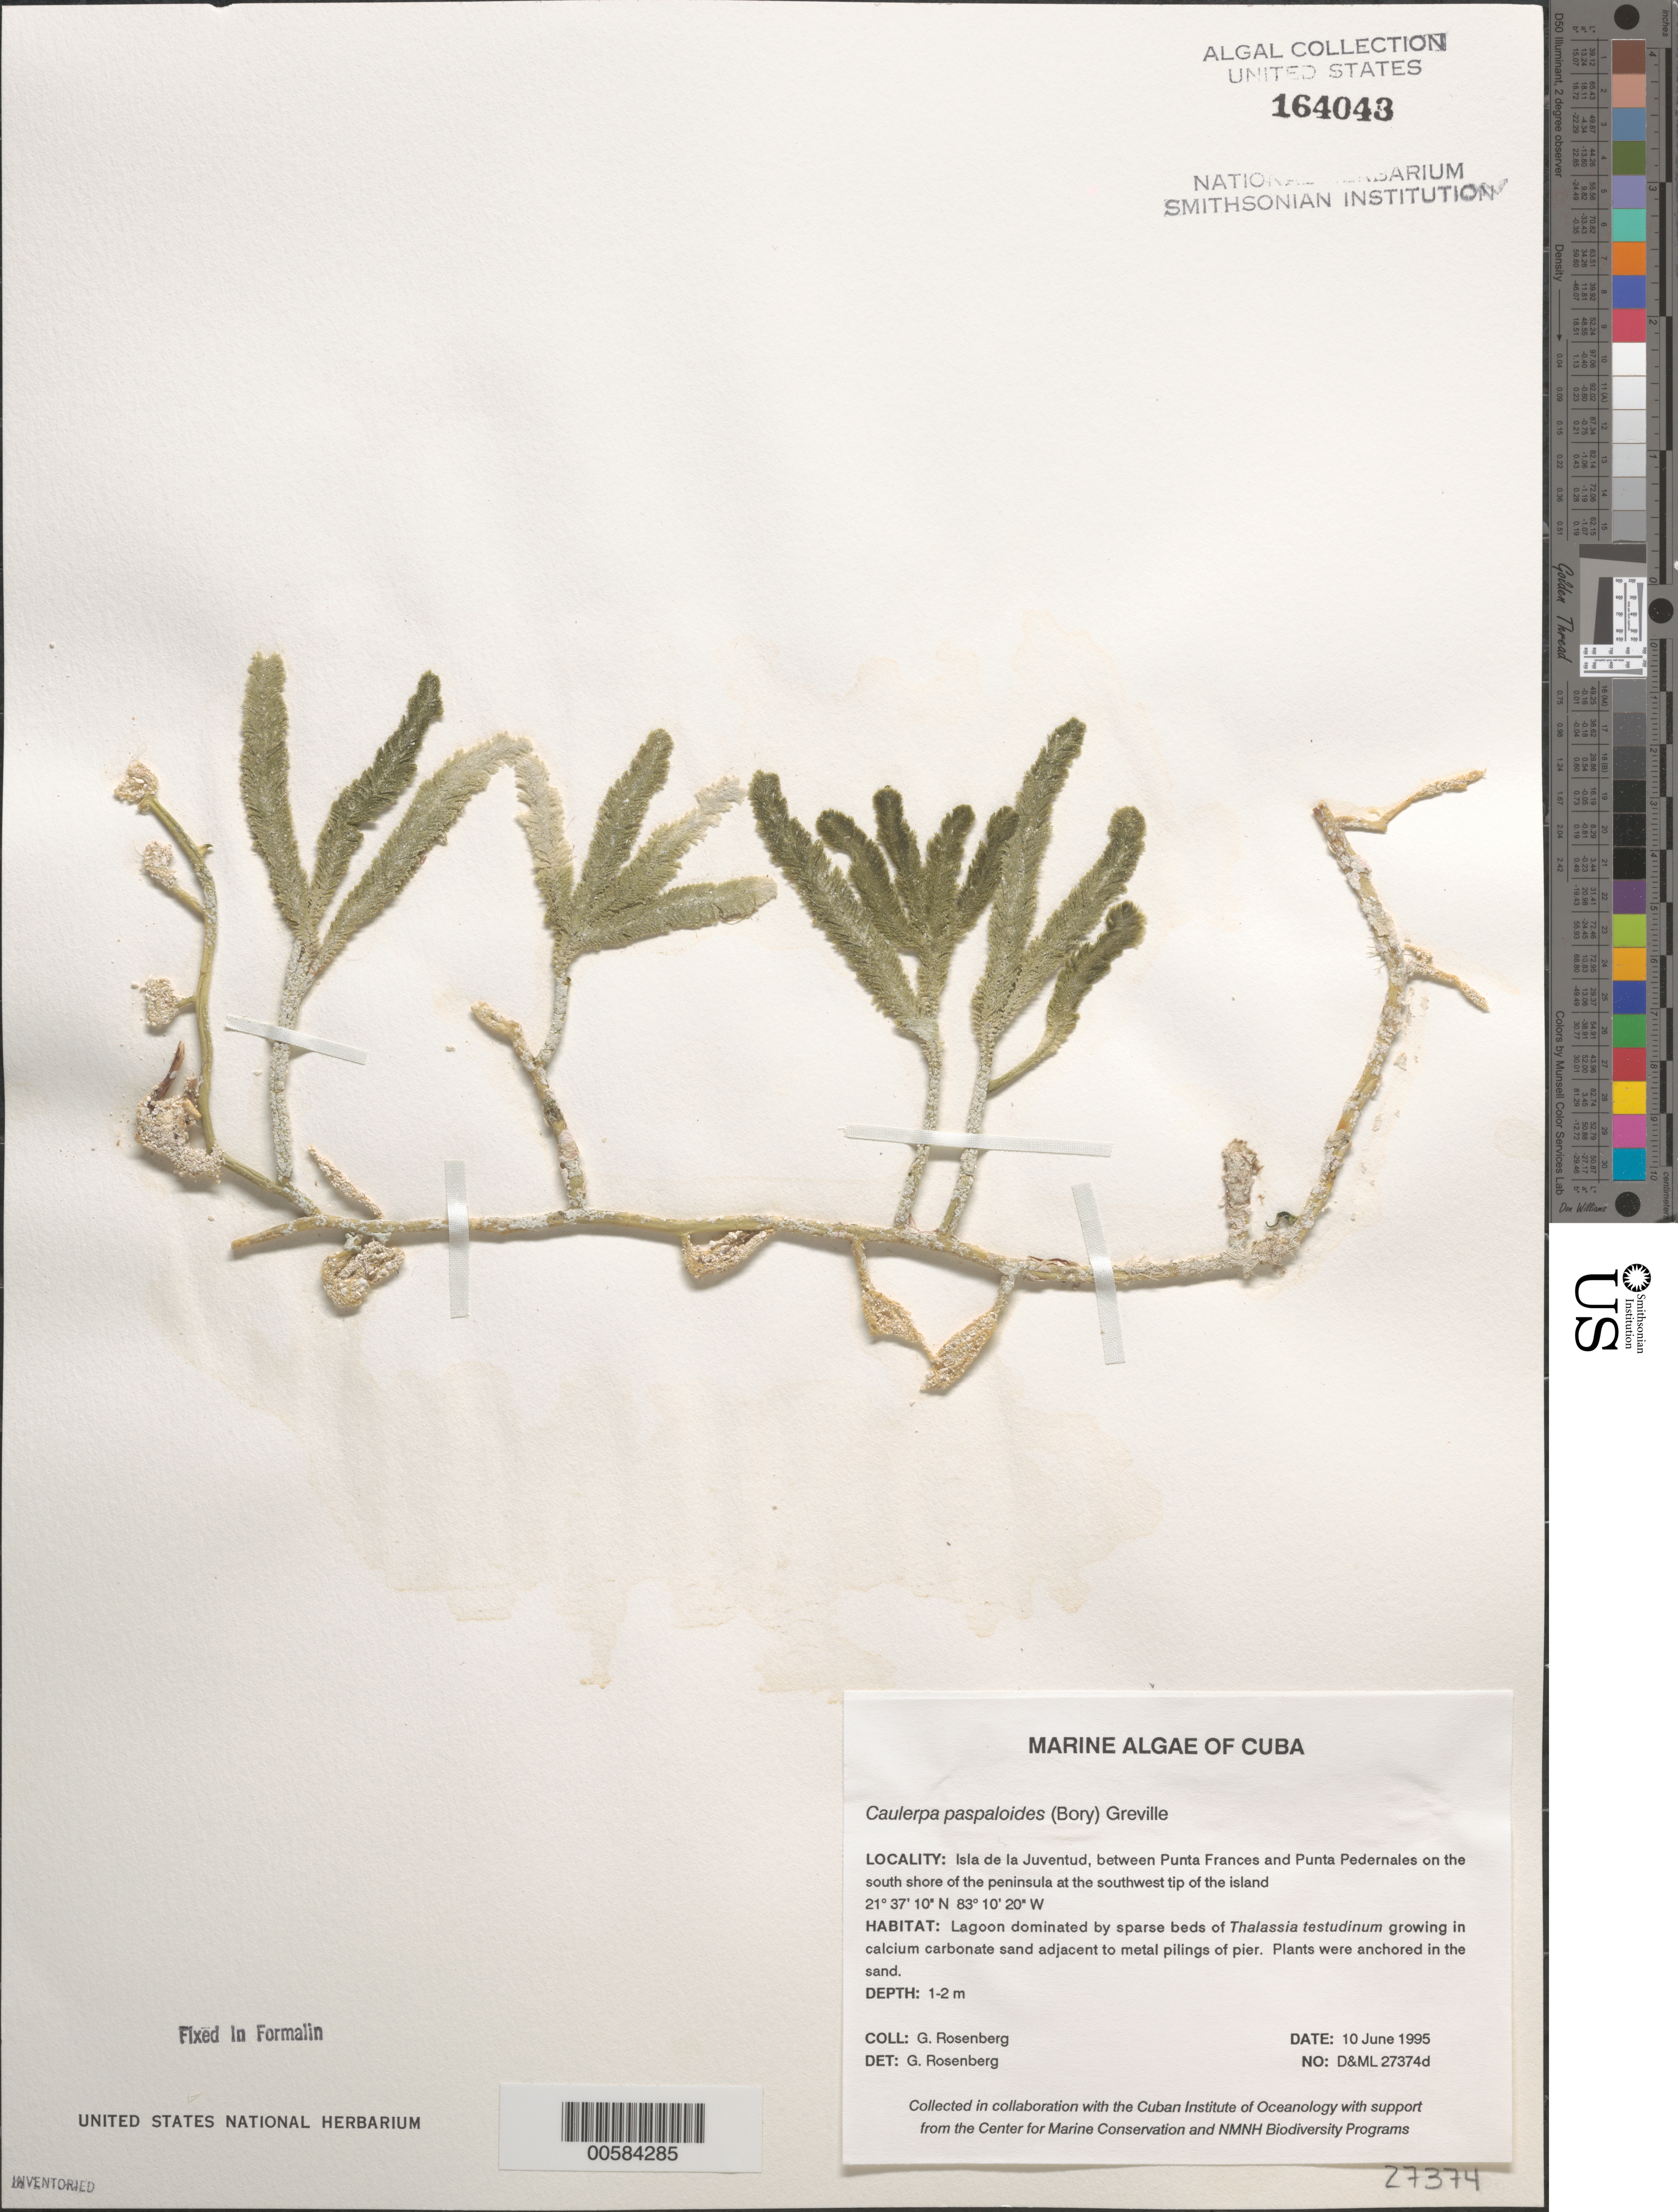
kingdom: Plantae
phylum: Chlorophyta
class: Ulvophyceae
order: Bryopsidales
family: Caulerpaceae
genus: Caulerpa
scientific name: Caulerpa paspaloides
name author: (Bory) Grev.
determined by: Rosenberg, G.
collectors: G. Rosenberg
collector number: D&ML 27374d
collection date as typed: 10 Jun 1995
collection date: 1995-06-10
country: Cuba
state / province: Isla de La Juventud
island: Isla de la Juventud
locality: Between Punta Frances and Punta Pedernales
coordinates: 21 37' 10" N, 83 10' 20" W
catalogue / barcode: US 164043